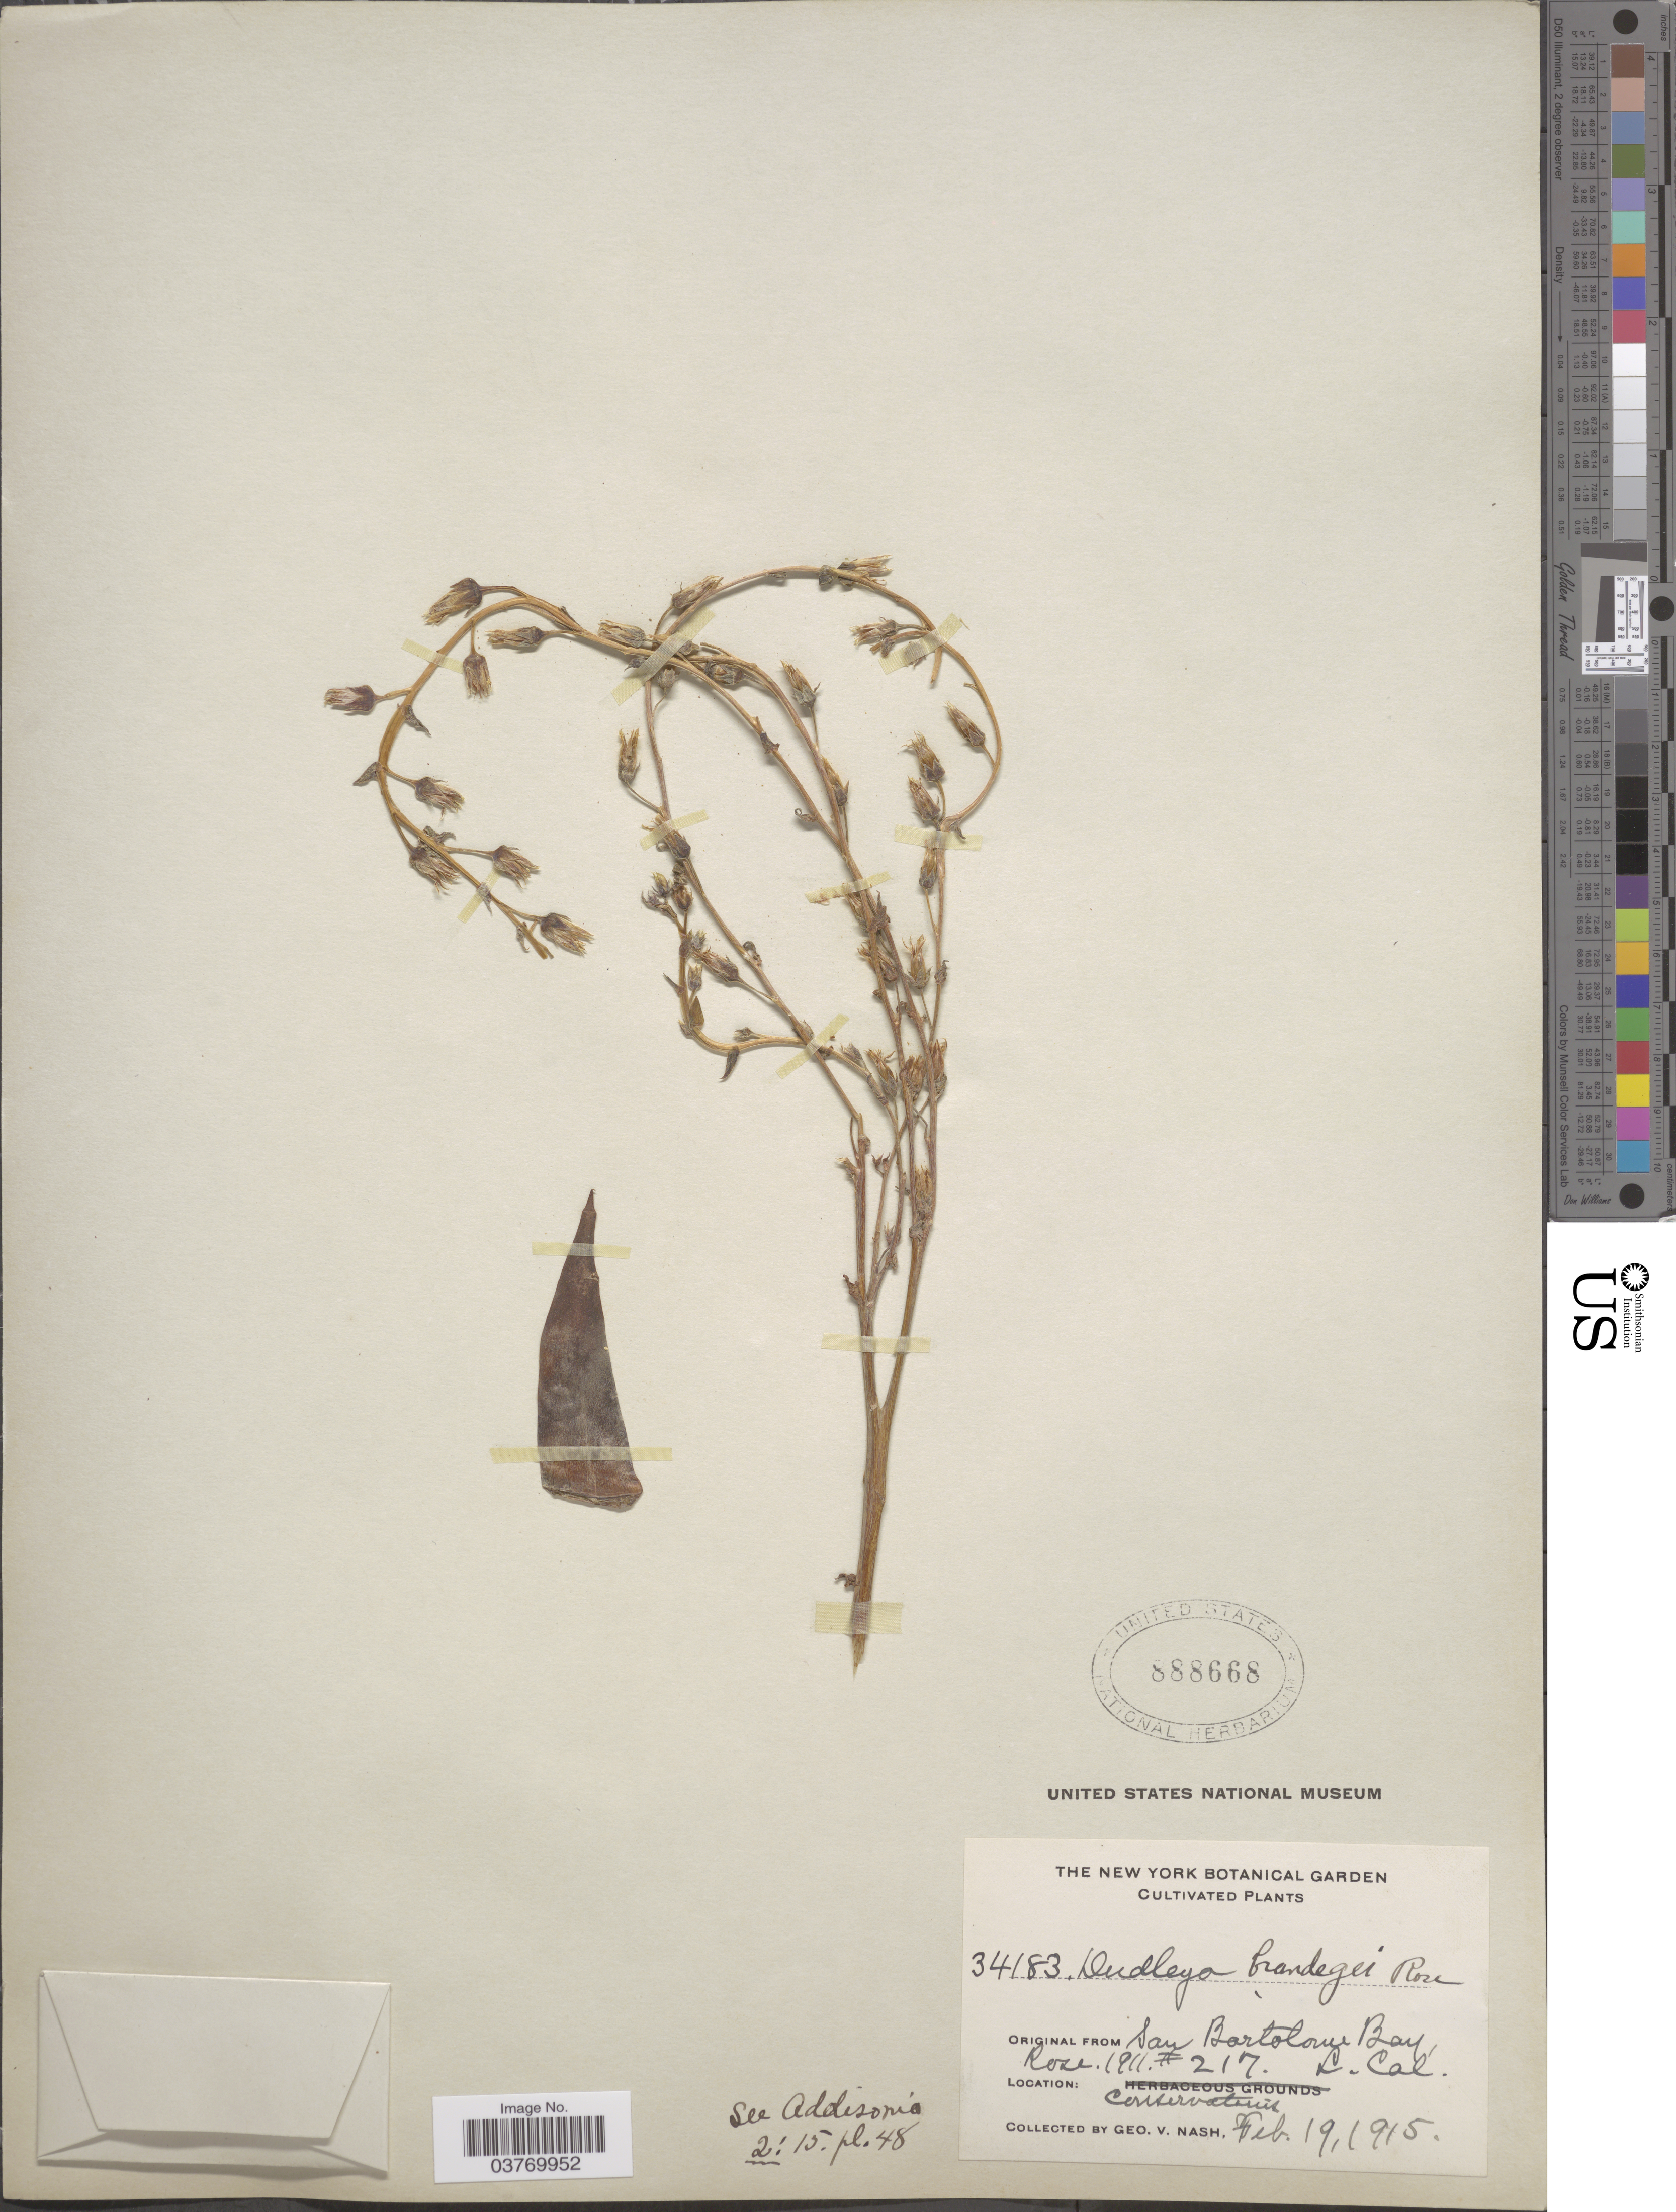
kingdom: Plantae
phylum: Tracheophyta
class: Magnoliopsida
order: Saxifragales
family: Crassulaceae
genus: Dudleya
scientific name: Dudleya brandegei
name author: Rose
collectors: G. V. Nash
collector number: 34183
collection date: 1915-02-19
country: United States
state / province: New York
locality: Conservatories. The New York Botanical Garden.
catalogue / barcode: US 888668